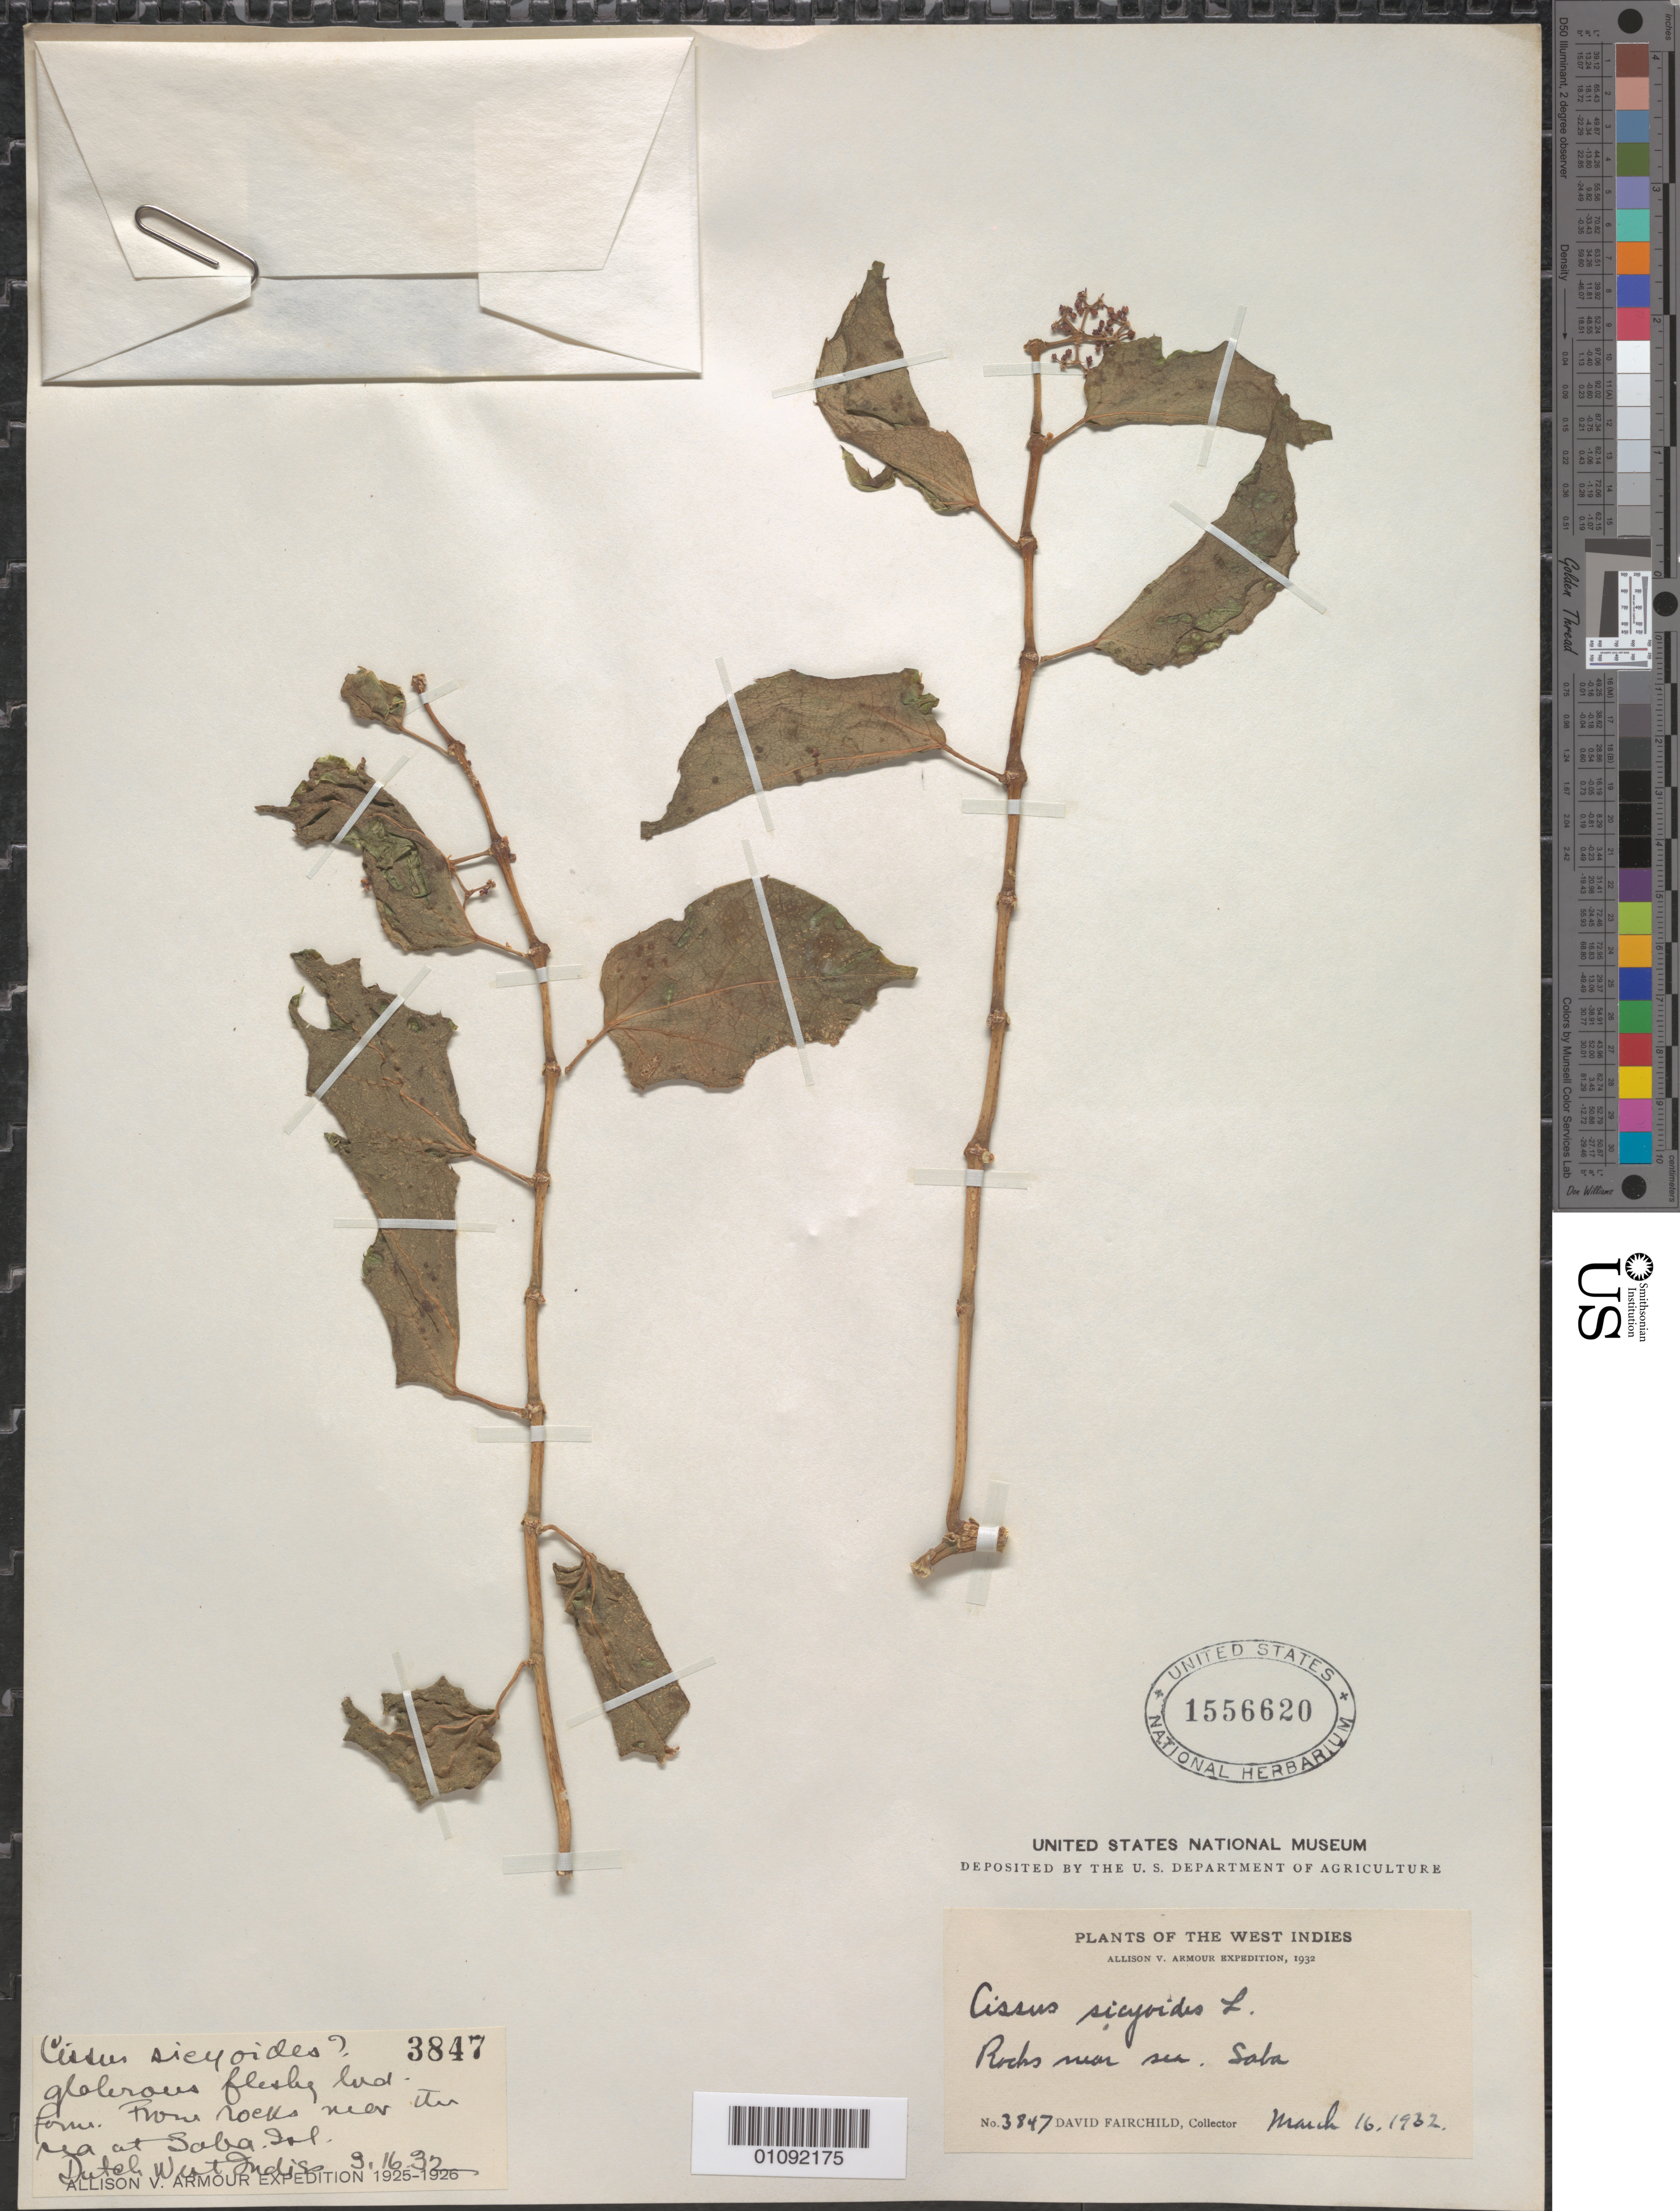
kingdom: Plantae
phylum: Tracheophyta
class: Magnoliopsida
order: Vitales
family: Vitaceae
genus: Cissus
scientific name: Cissus verticillata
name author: (L.) Nicolson & C.E. Jarvis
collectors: D. Fairchild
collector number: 3847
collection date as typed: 16 Mar 1932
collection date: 1932-03-16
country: Netherlands Antilles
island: Saba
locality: Saba Isl.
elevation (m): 0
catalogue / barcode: US 1556620